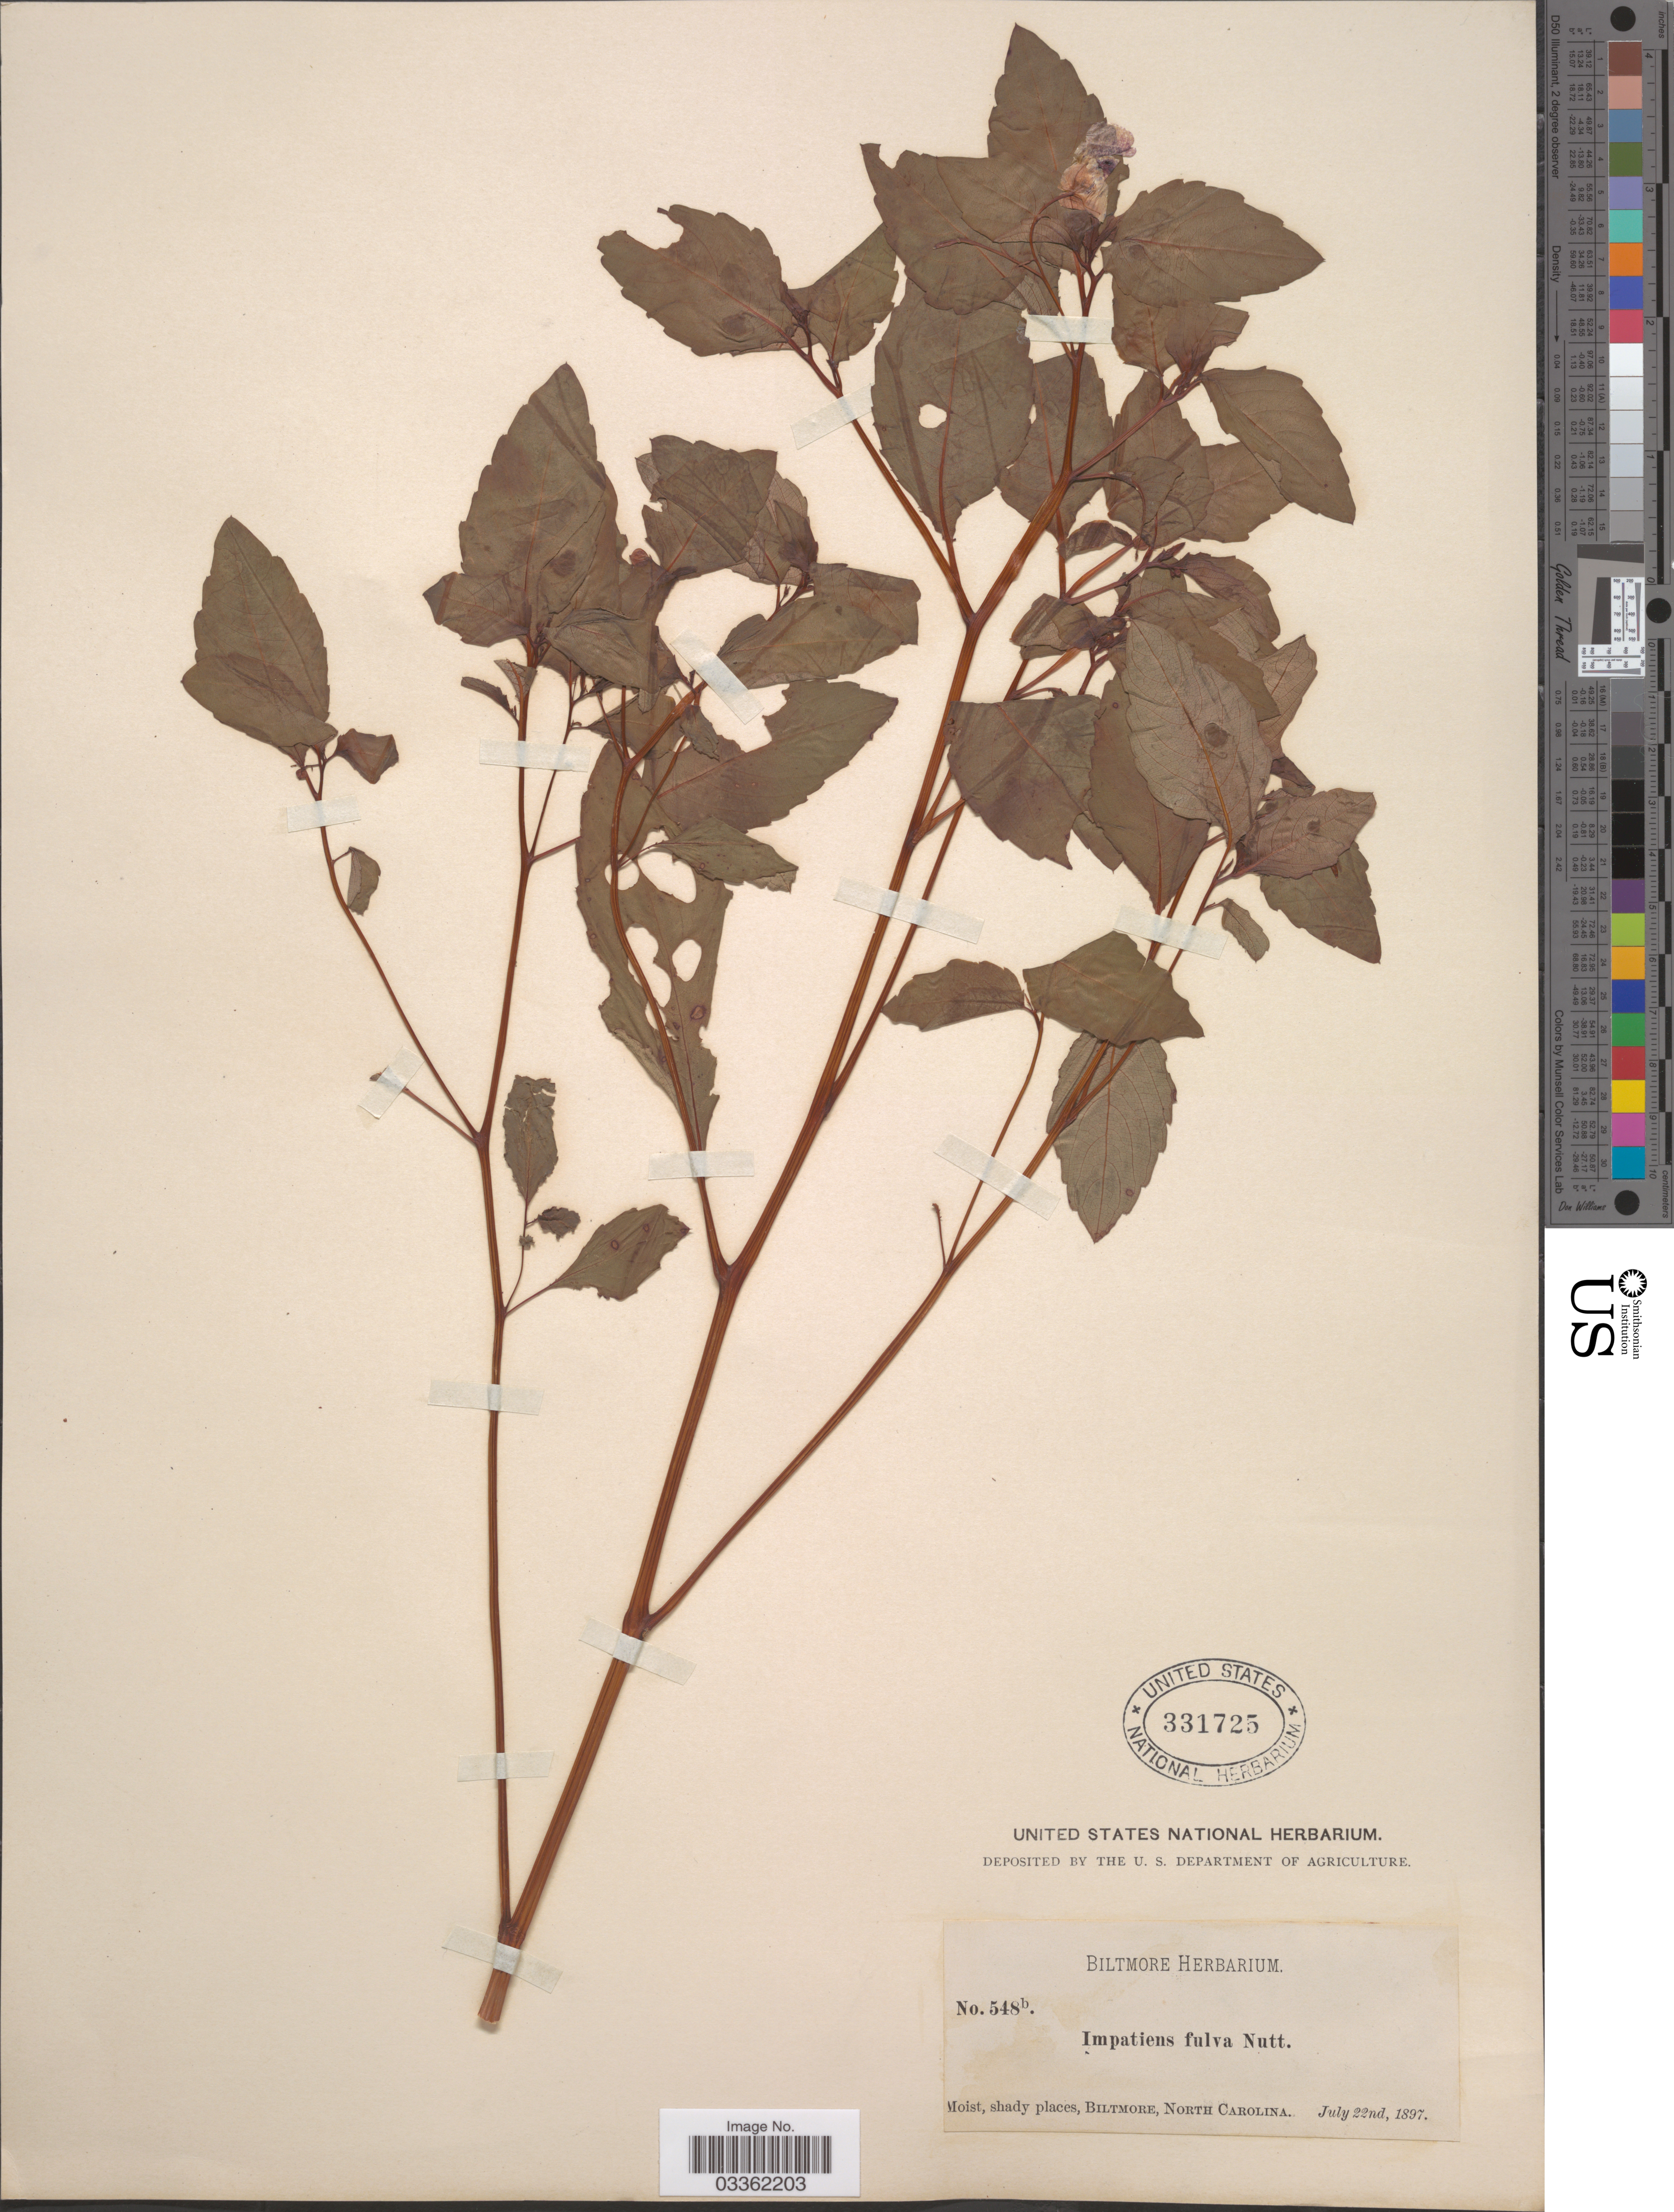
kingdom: Plantae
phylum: Tracheophyta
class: Magnoliopsida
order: Ericales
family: Balsaminaceae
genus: Impatiens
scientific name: Impatiens capensis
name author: Meerb.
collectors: ex herb. Biltmore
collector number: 548b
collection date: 1897-07-22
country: United States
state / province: North Carolina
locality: Biltmore.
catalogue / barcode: US 331725